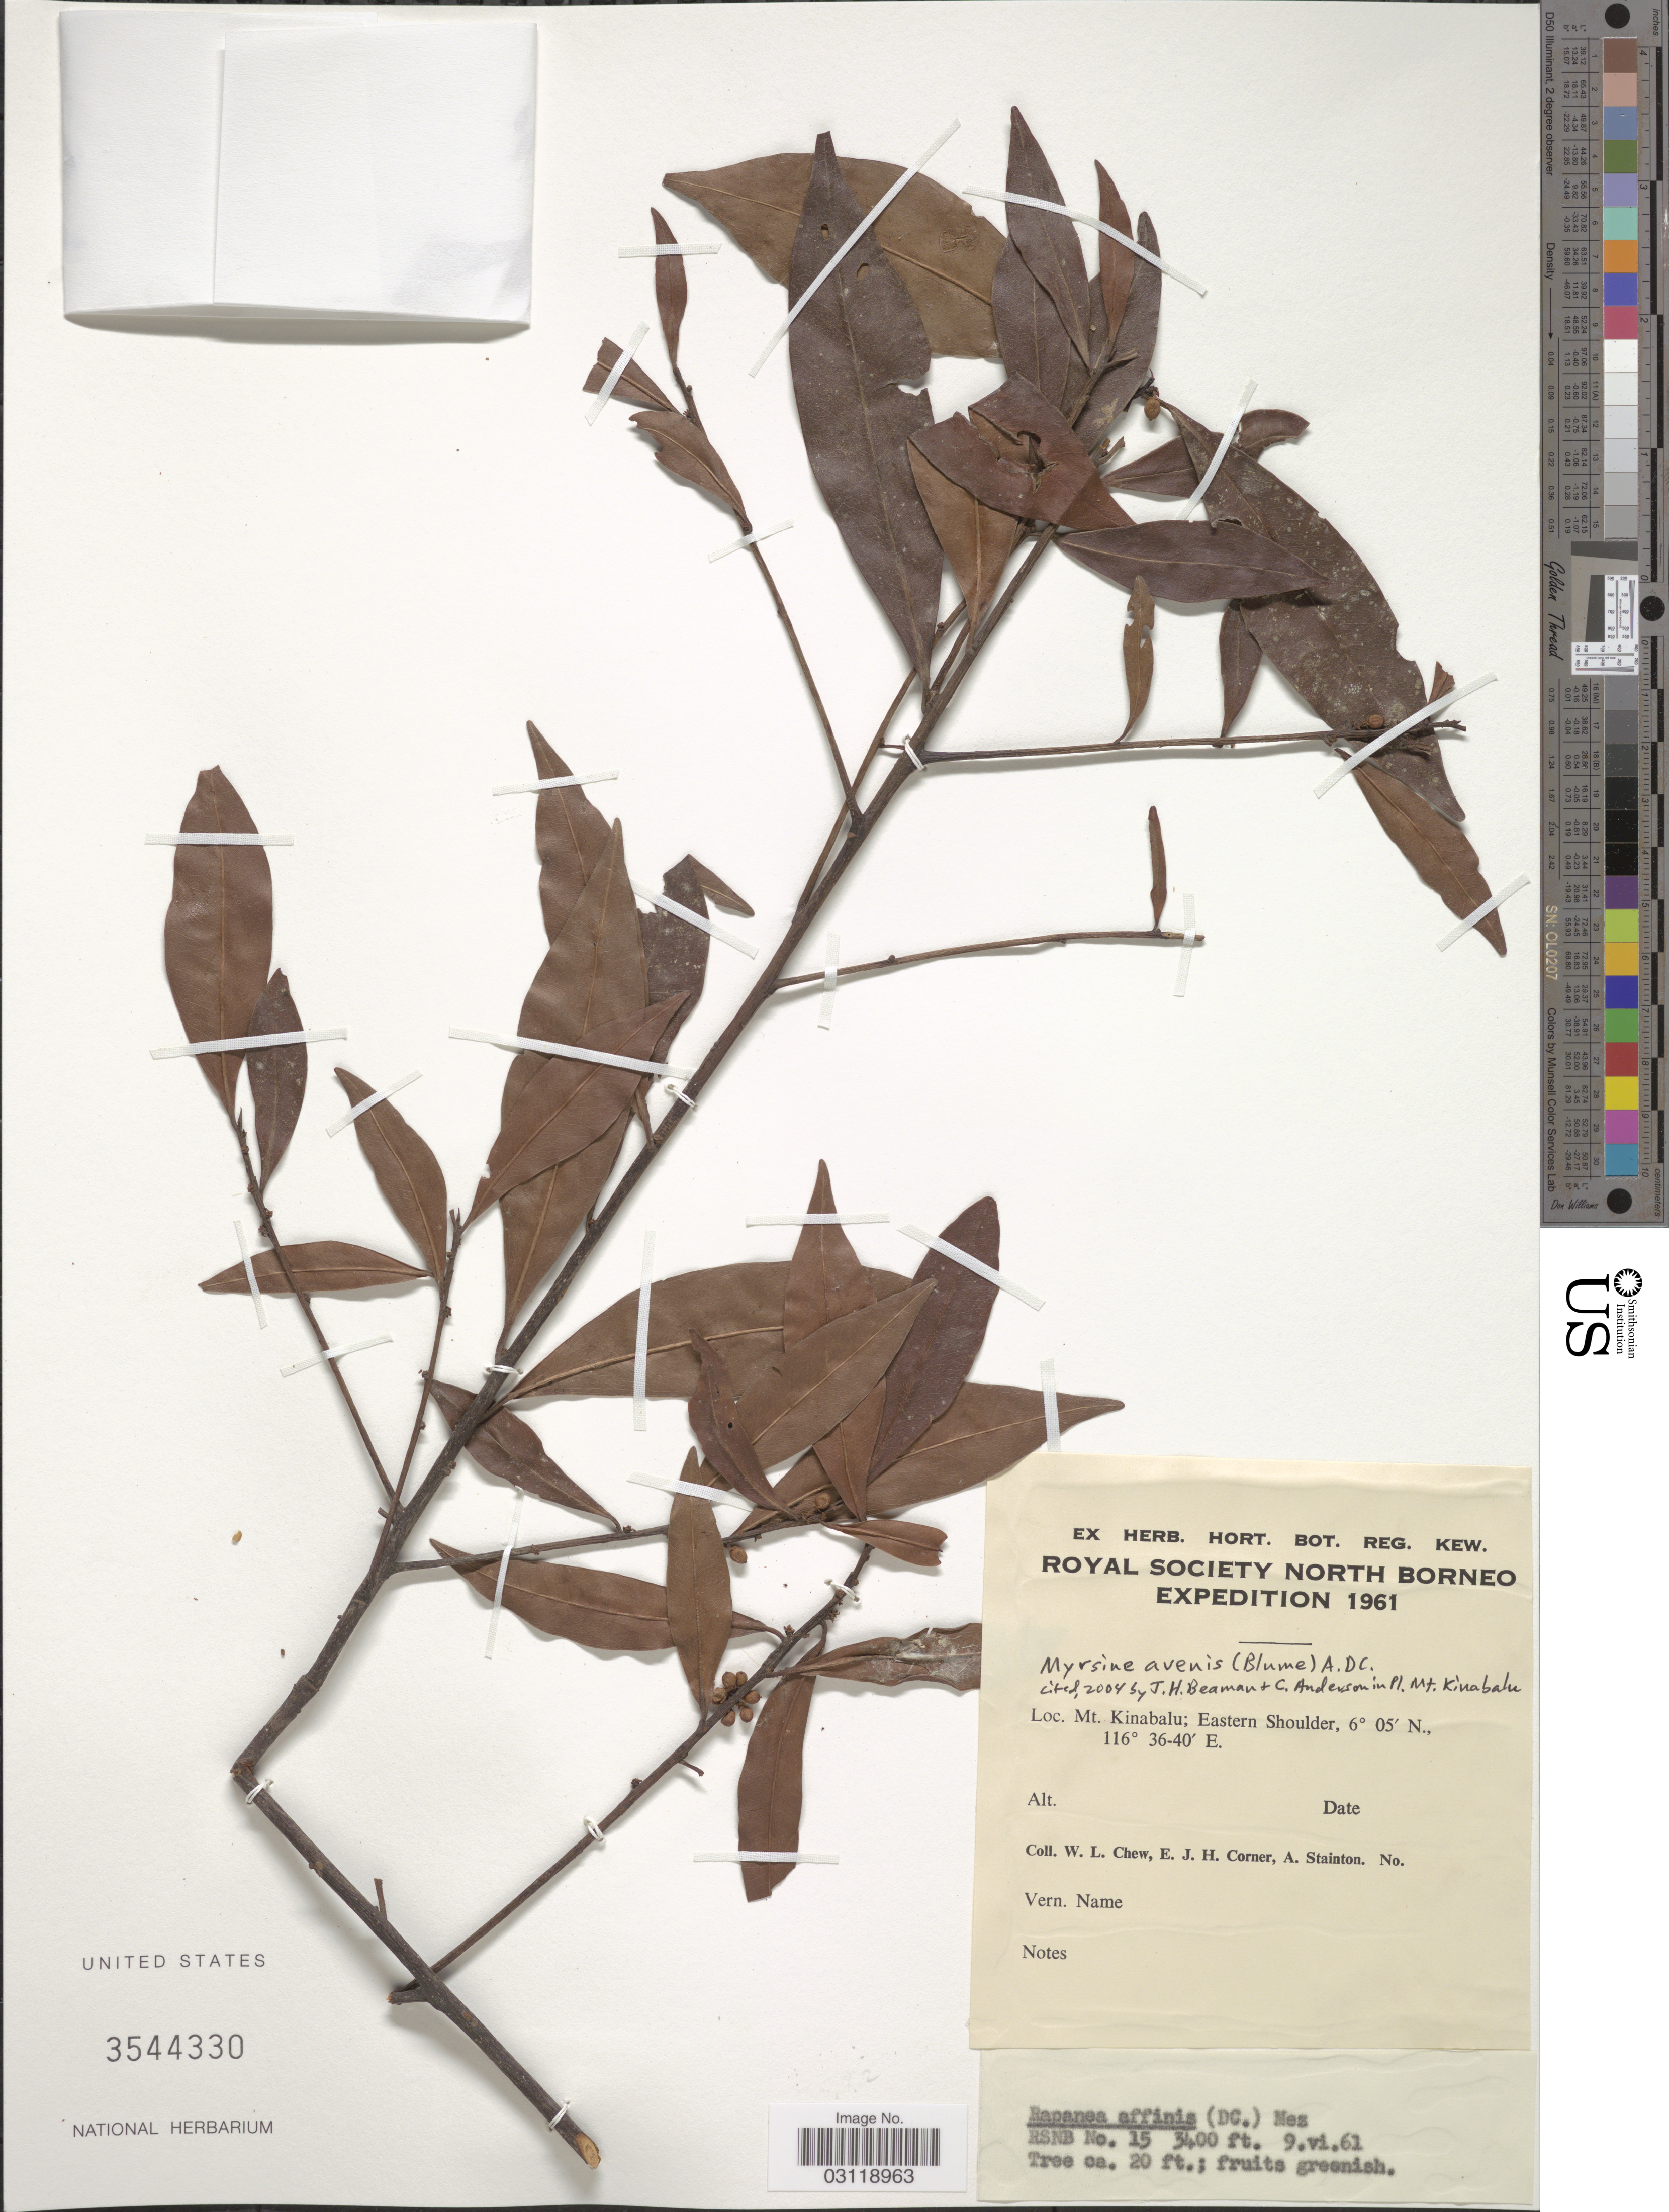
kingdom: Plantae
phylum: Tracheophyta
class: Magnoliopsida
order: Ericales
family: Primulaceae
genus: Rapanea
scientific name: Rapanea avenis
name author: (Blume) Mez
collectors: W. Chew, E. Corner & A. Stainton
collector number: RSNB 15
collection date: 1961-06-09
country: Malaysia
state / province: Sabah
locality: Mt. Kinabalu; Eastern Shoulder.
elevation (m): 1036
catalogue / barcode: US 3544330